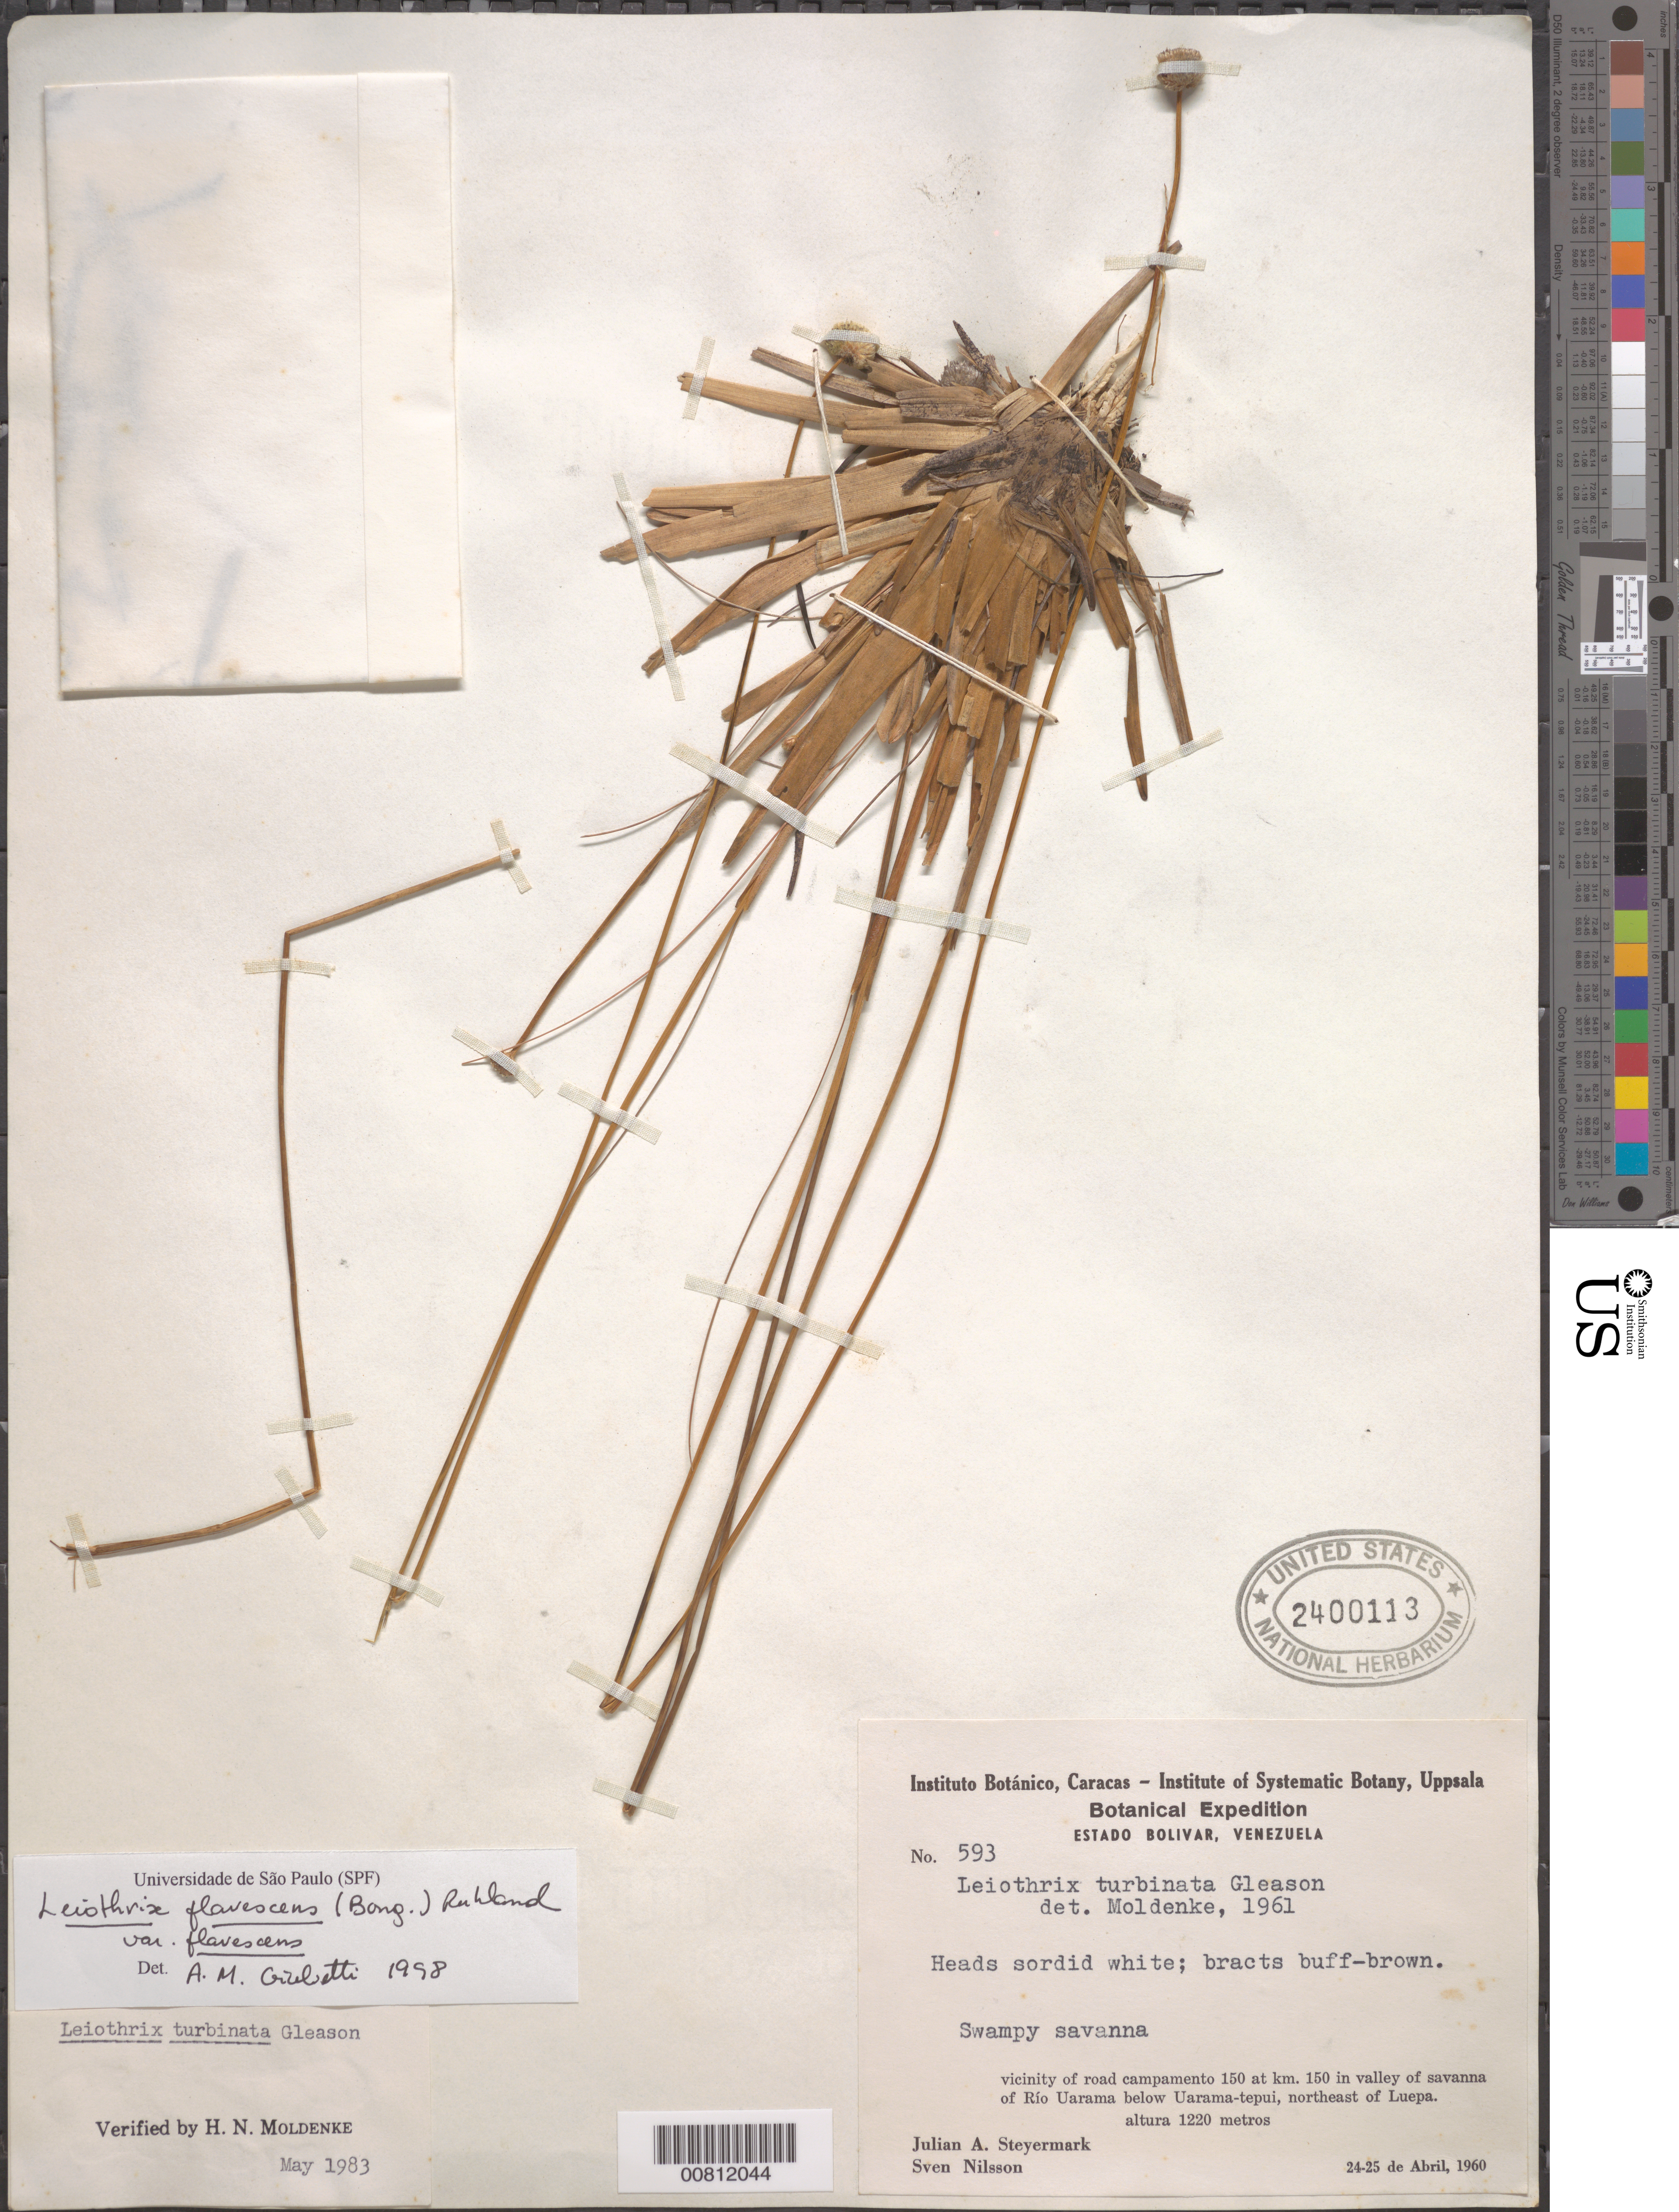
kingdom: Plantae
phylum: Tracheophyta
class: Liliopsida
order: Poales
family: Eriocaulaceae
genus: Leiothrix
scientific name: Leiothrix flavescens var. flavescens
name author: (Bong.) Ruhland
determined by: Giulietti, Ana M.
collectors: J. Steyermark & S. Nilsson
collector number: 60 593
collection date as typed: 24-Apr-60 to 25-Apr-60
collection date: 1960-04-24/1960-04-25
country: Venezuela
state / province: Bolívar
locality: Río Uarama, below Uarama-tepuí, NE of Luepa, vic. of road campamento 150 at km 150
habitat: Swampy savanna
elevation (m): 1220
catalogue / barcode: US 2400113